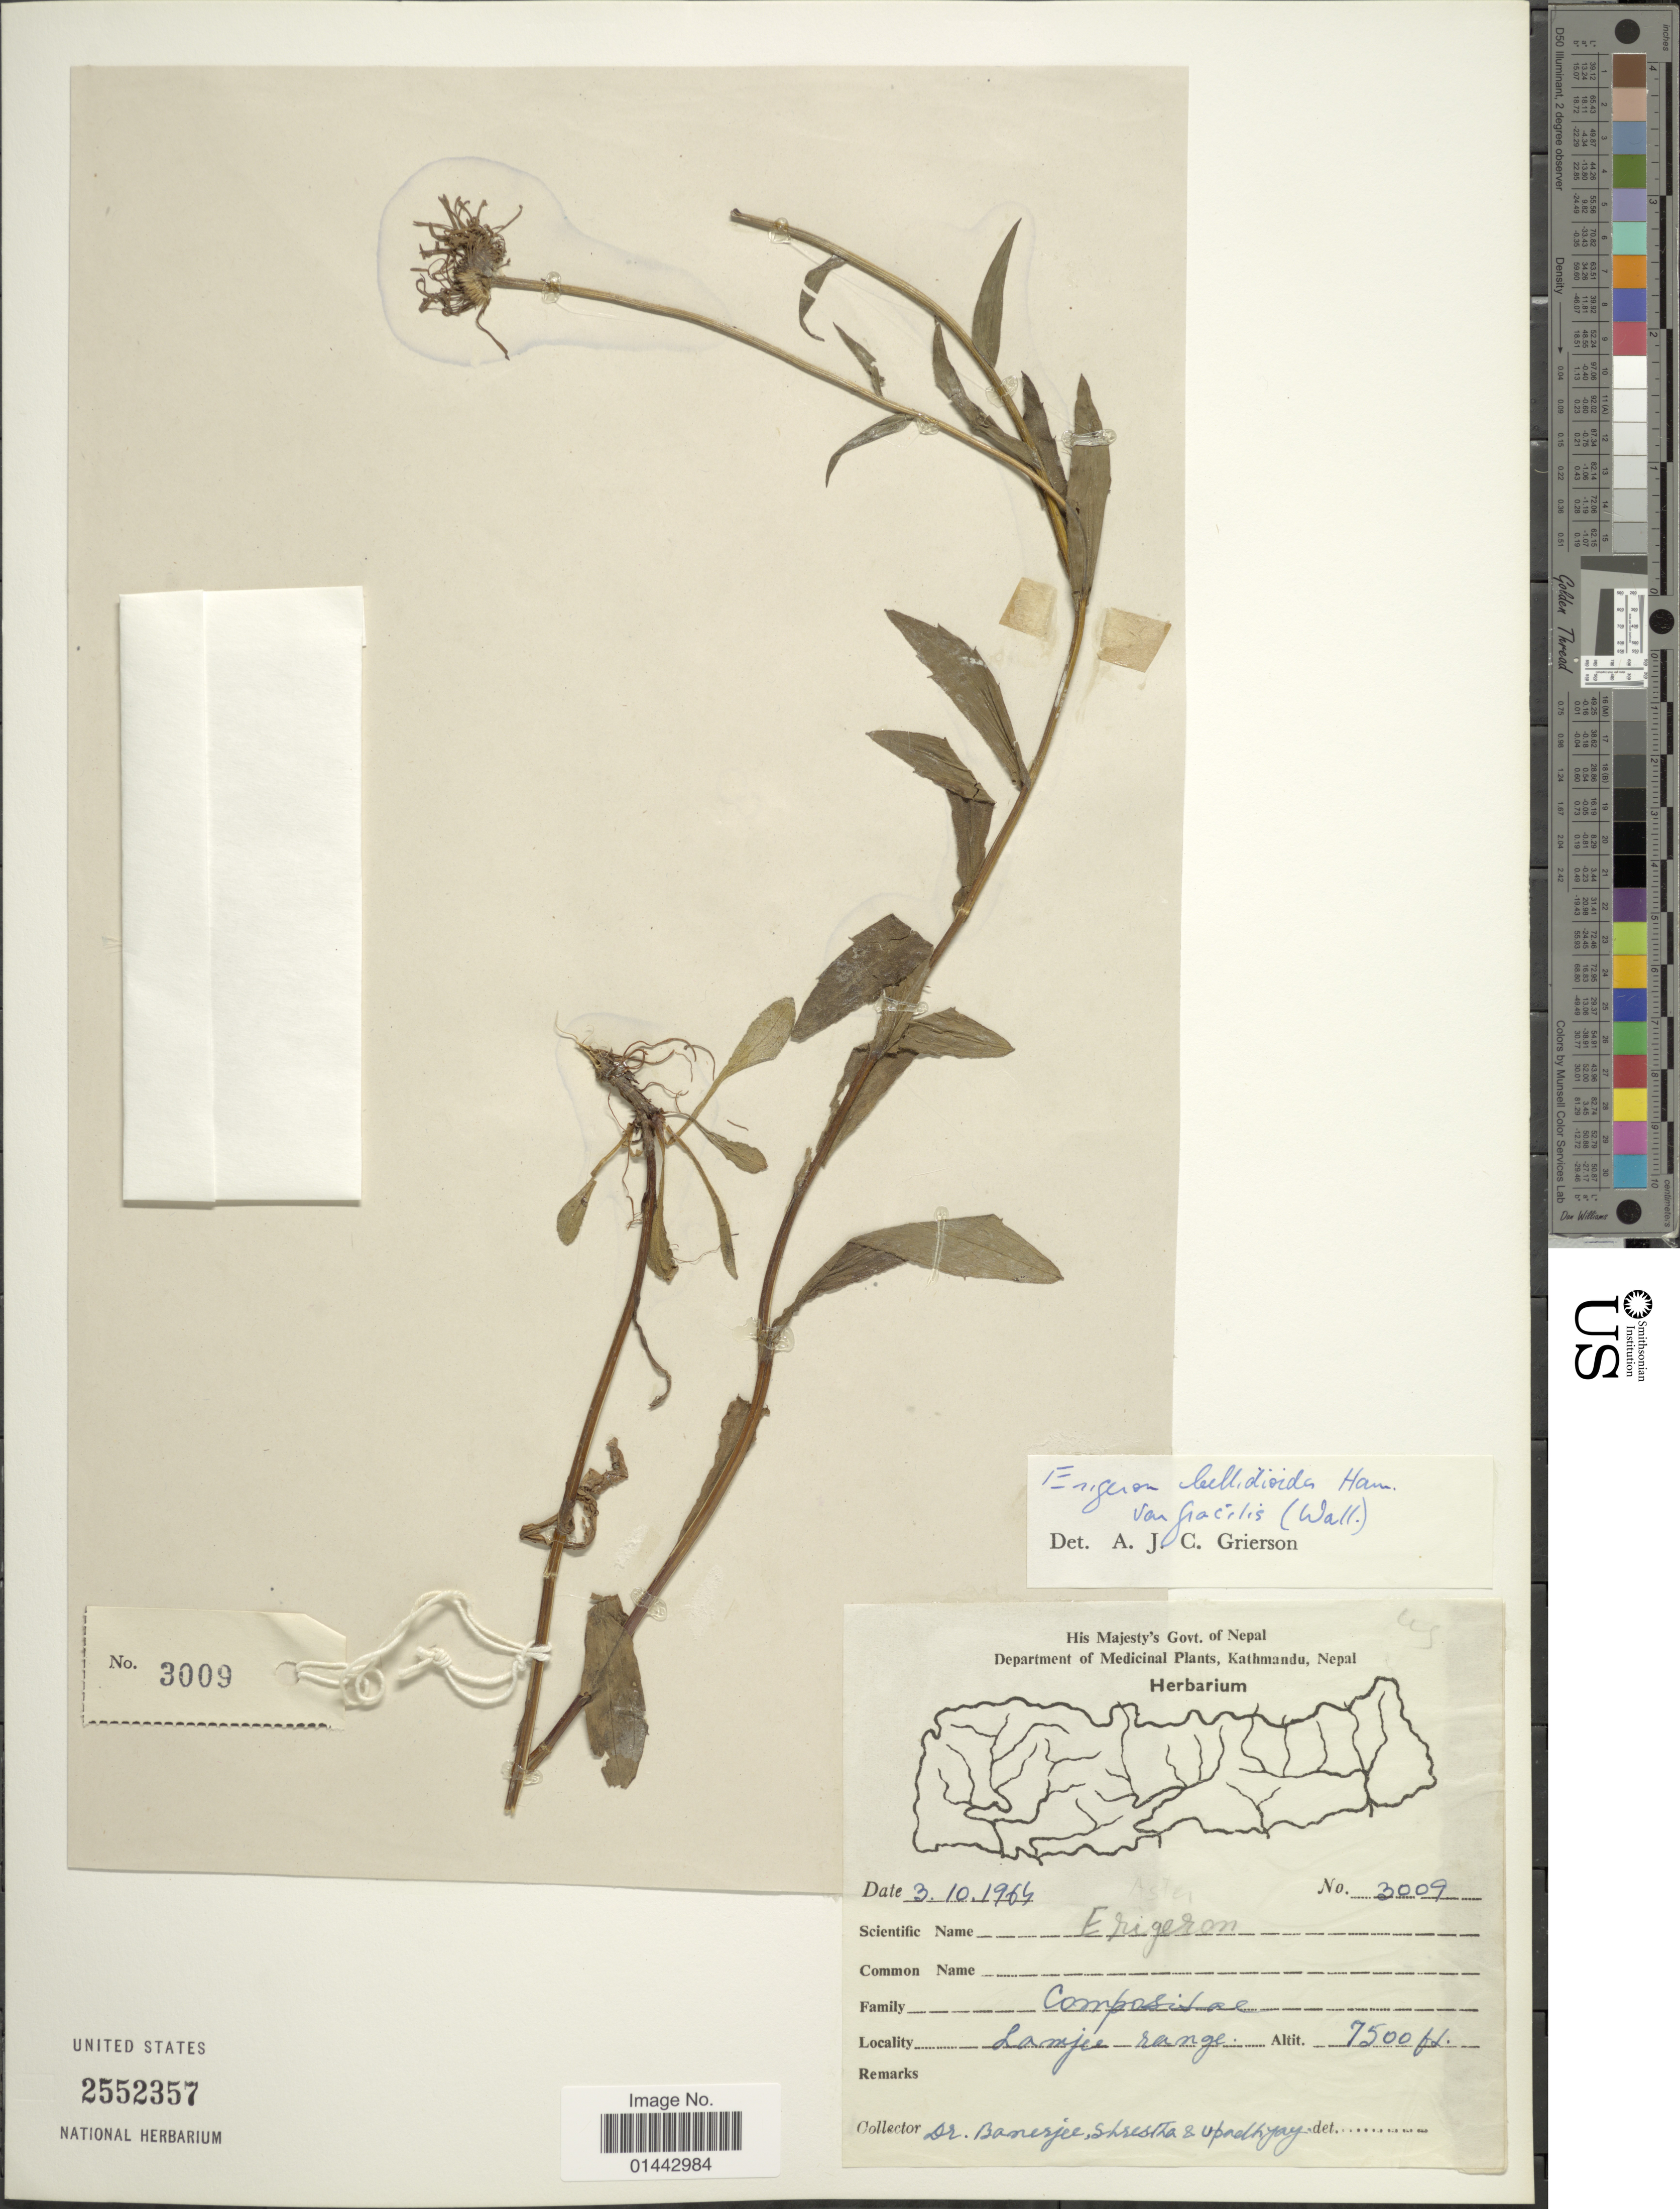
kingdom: Plantae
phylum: Tracheophyta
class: Magnoliopsida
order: Asterales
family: Asteraceae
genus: Erigeron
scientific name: Erigeron bellioides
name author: DC.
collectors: -. Banerjee, -. Shrestha & Upadhyay, --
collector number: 3009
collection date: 1964-10-03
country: Nepal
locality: Lamjee range. [interpreted]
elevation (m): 2286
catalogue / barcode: US 2552357